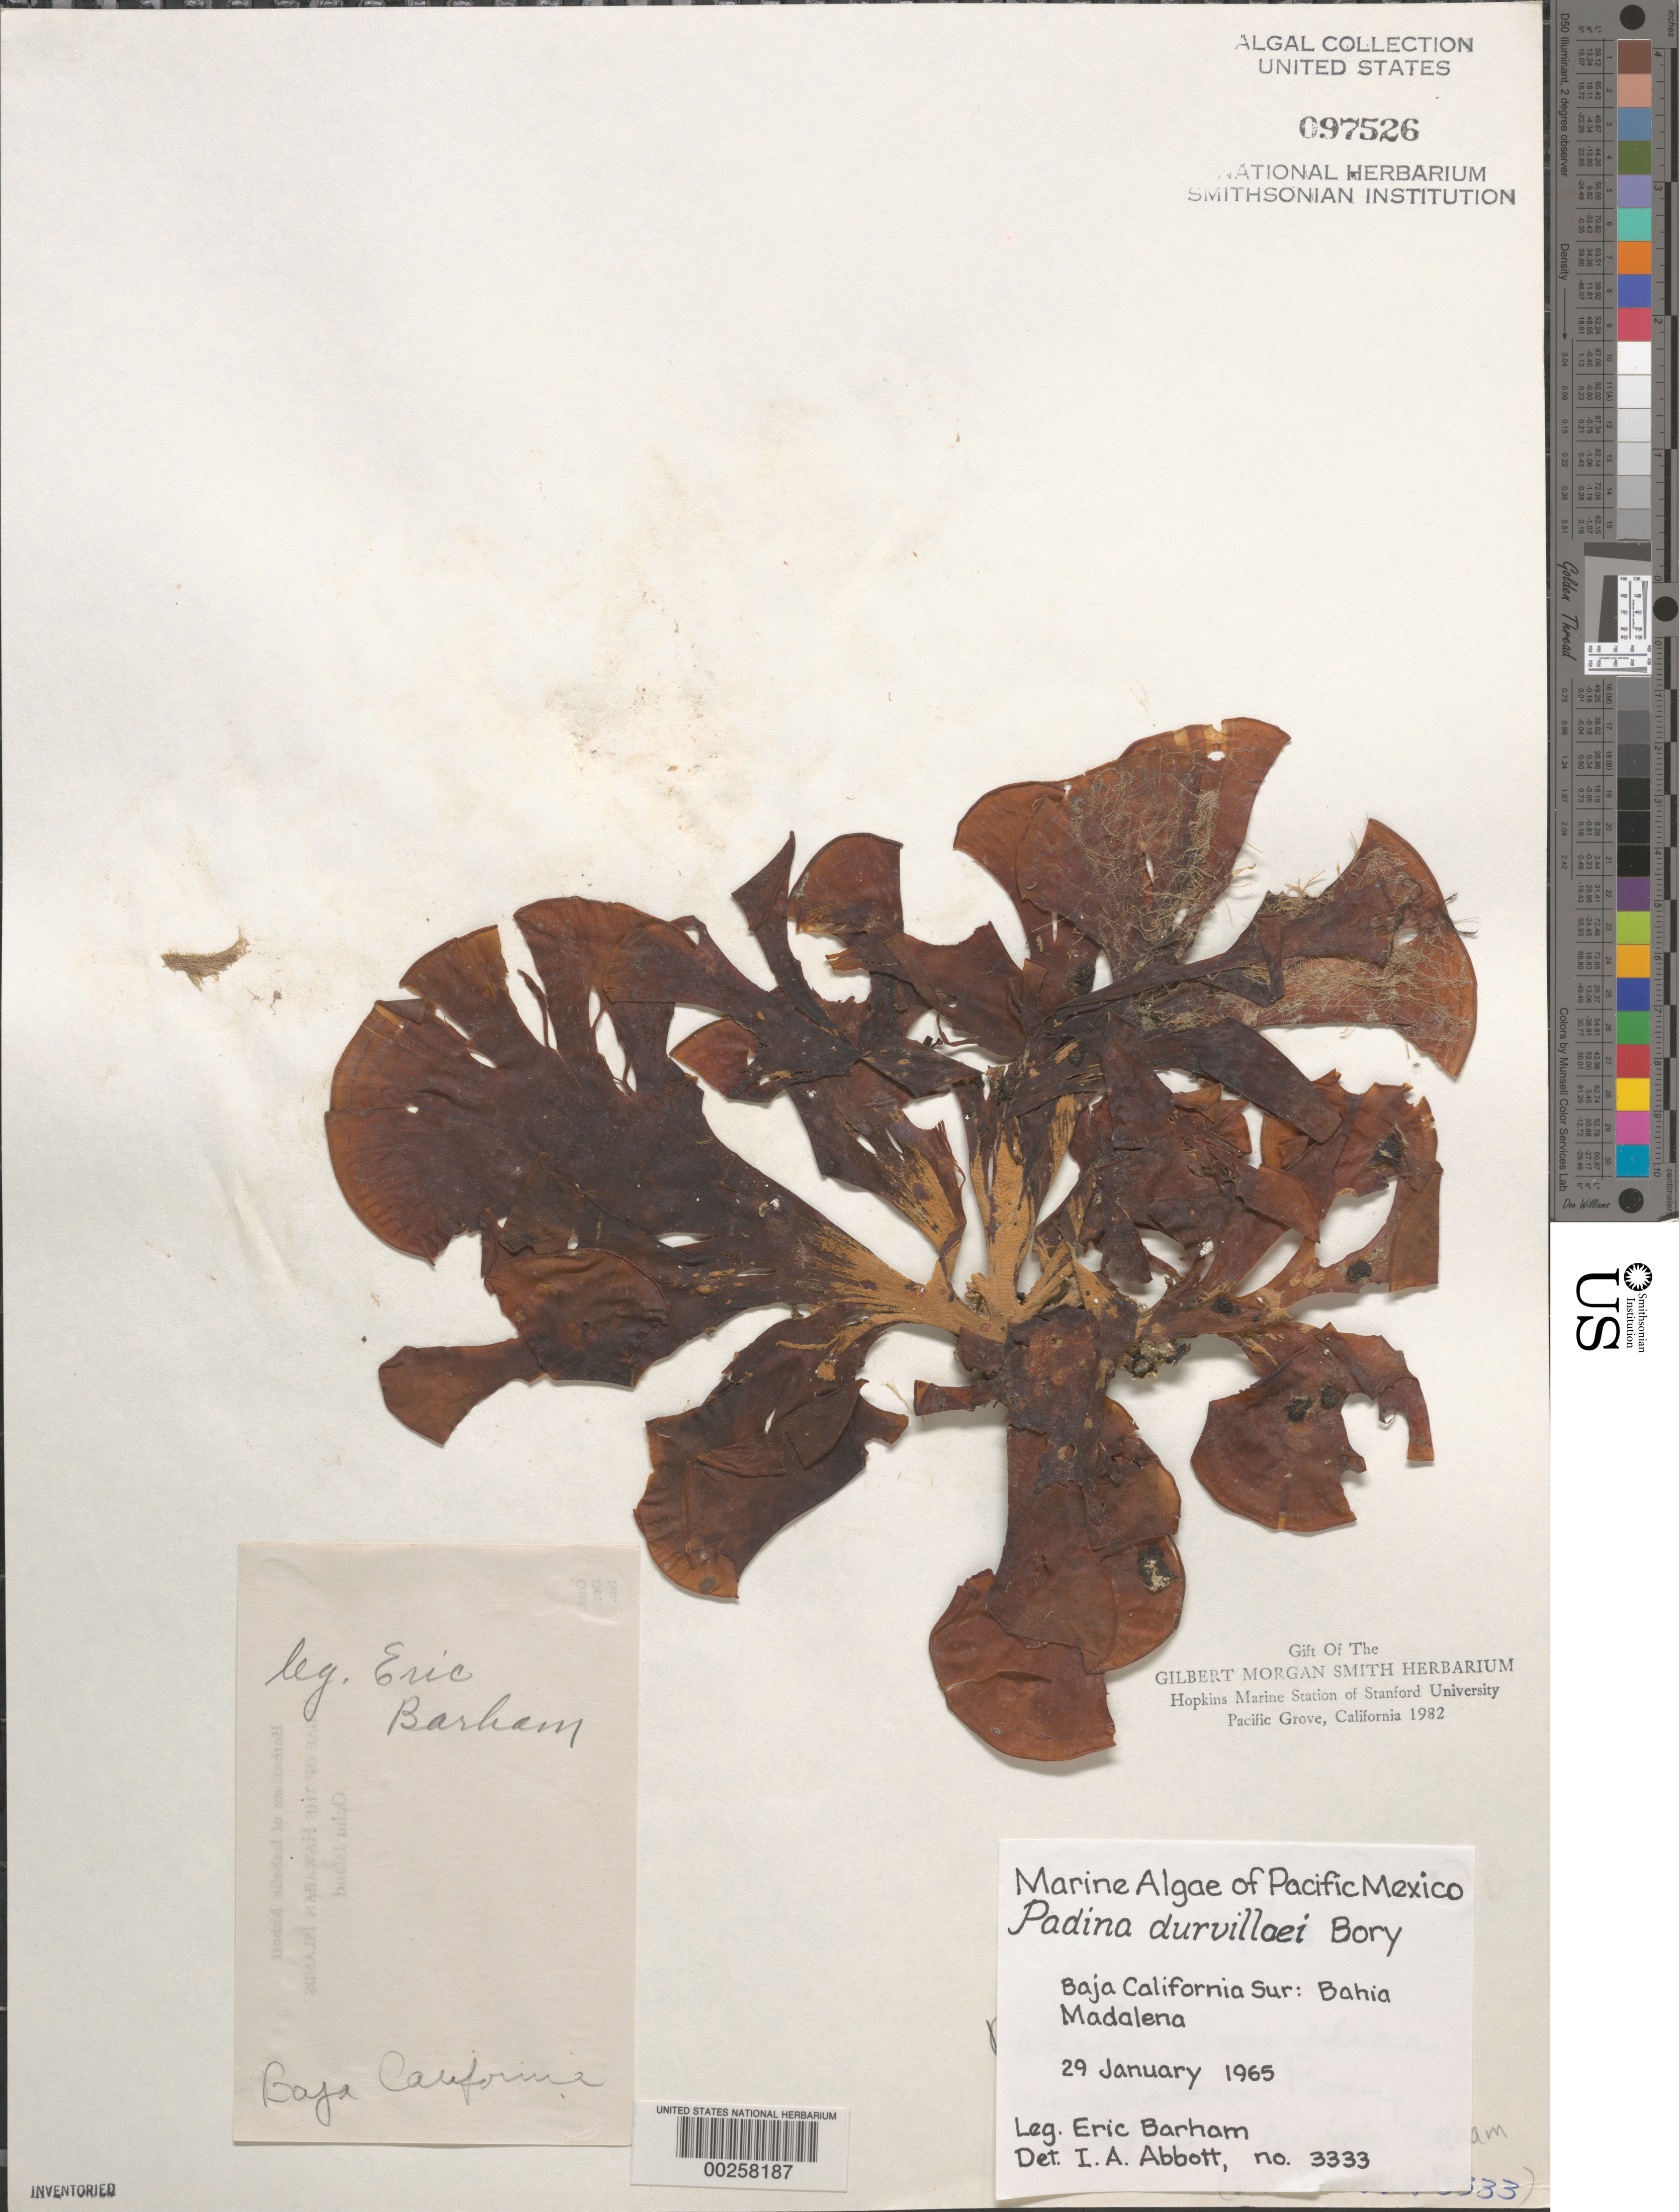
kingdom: Chromista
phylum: Ochrophyta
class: Phaeophyceae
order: Dictyotales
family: Dictyotaceae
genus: Padina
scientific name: Padina durvillaei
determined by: Abbott, Isabella A.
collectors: E. Barham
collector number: IAA 3333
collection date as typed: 29 Jan 1965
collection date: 1965-01-29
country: Mexico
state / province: Baja California Sur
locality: Bahia Magdalena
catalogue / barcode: US 97526